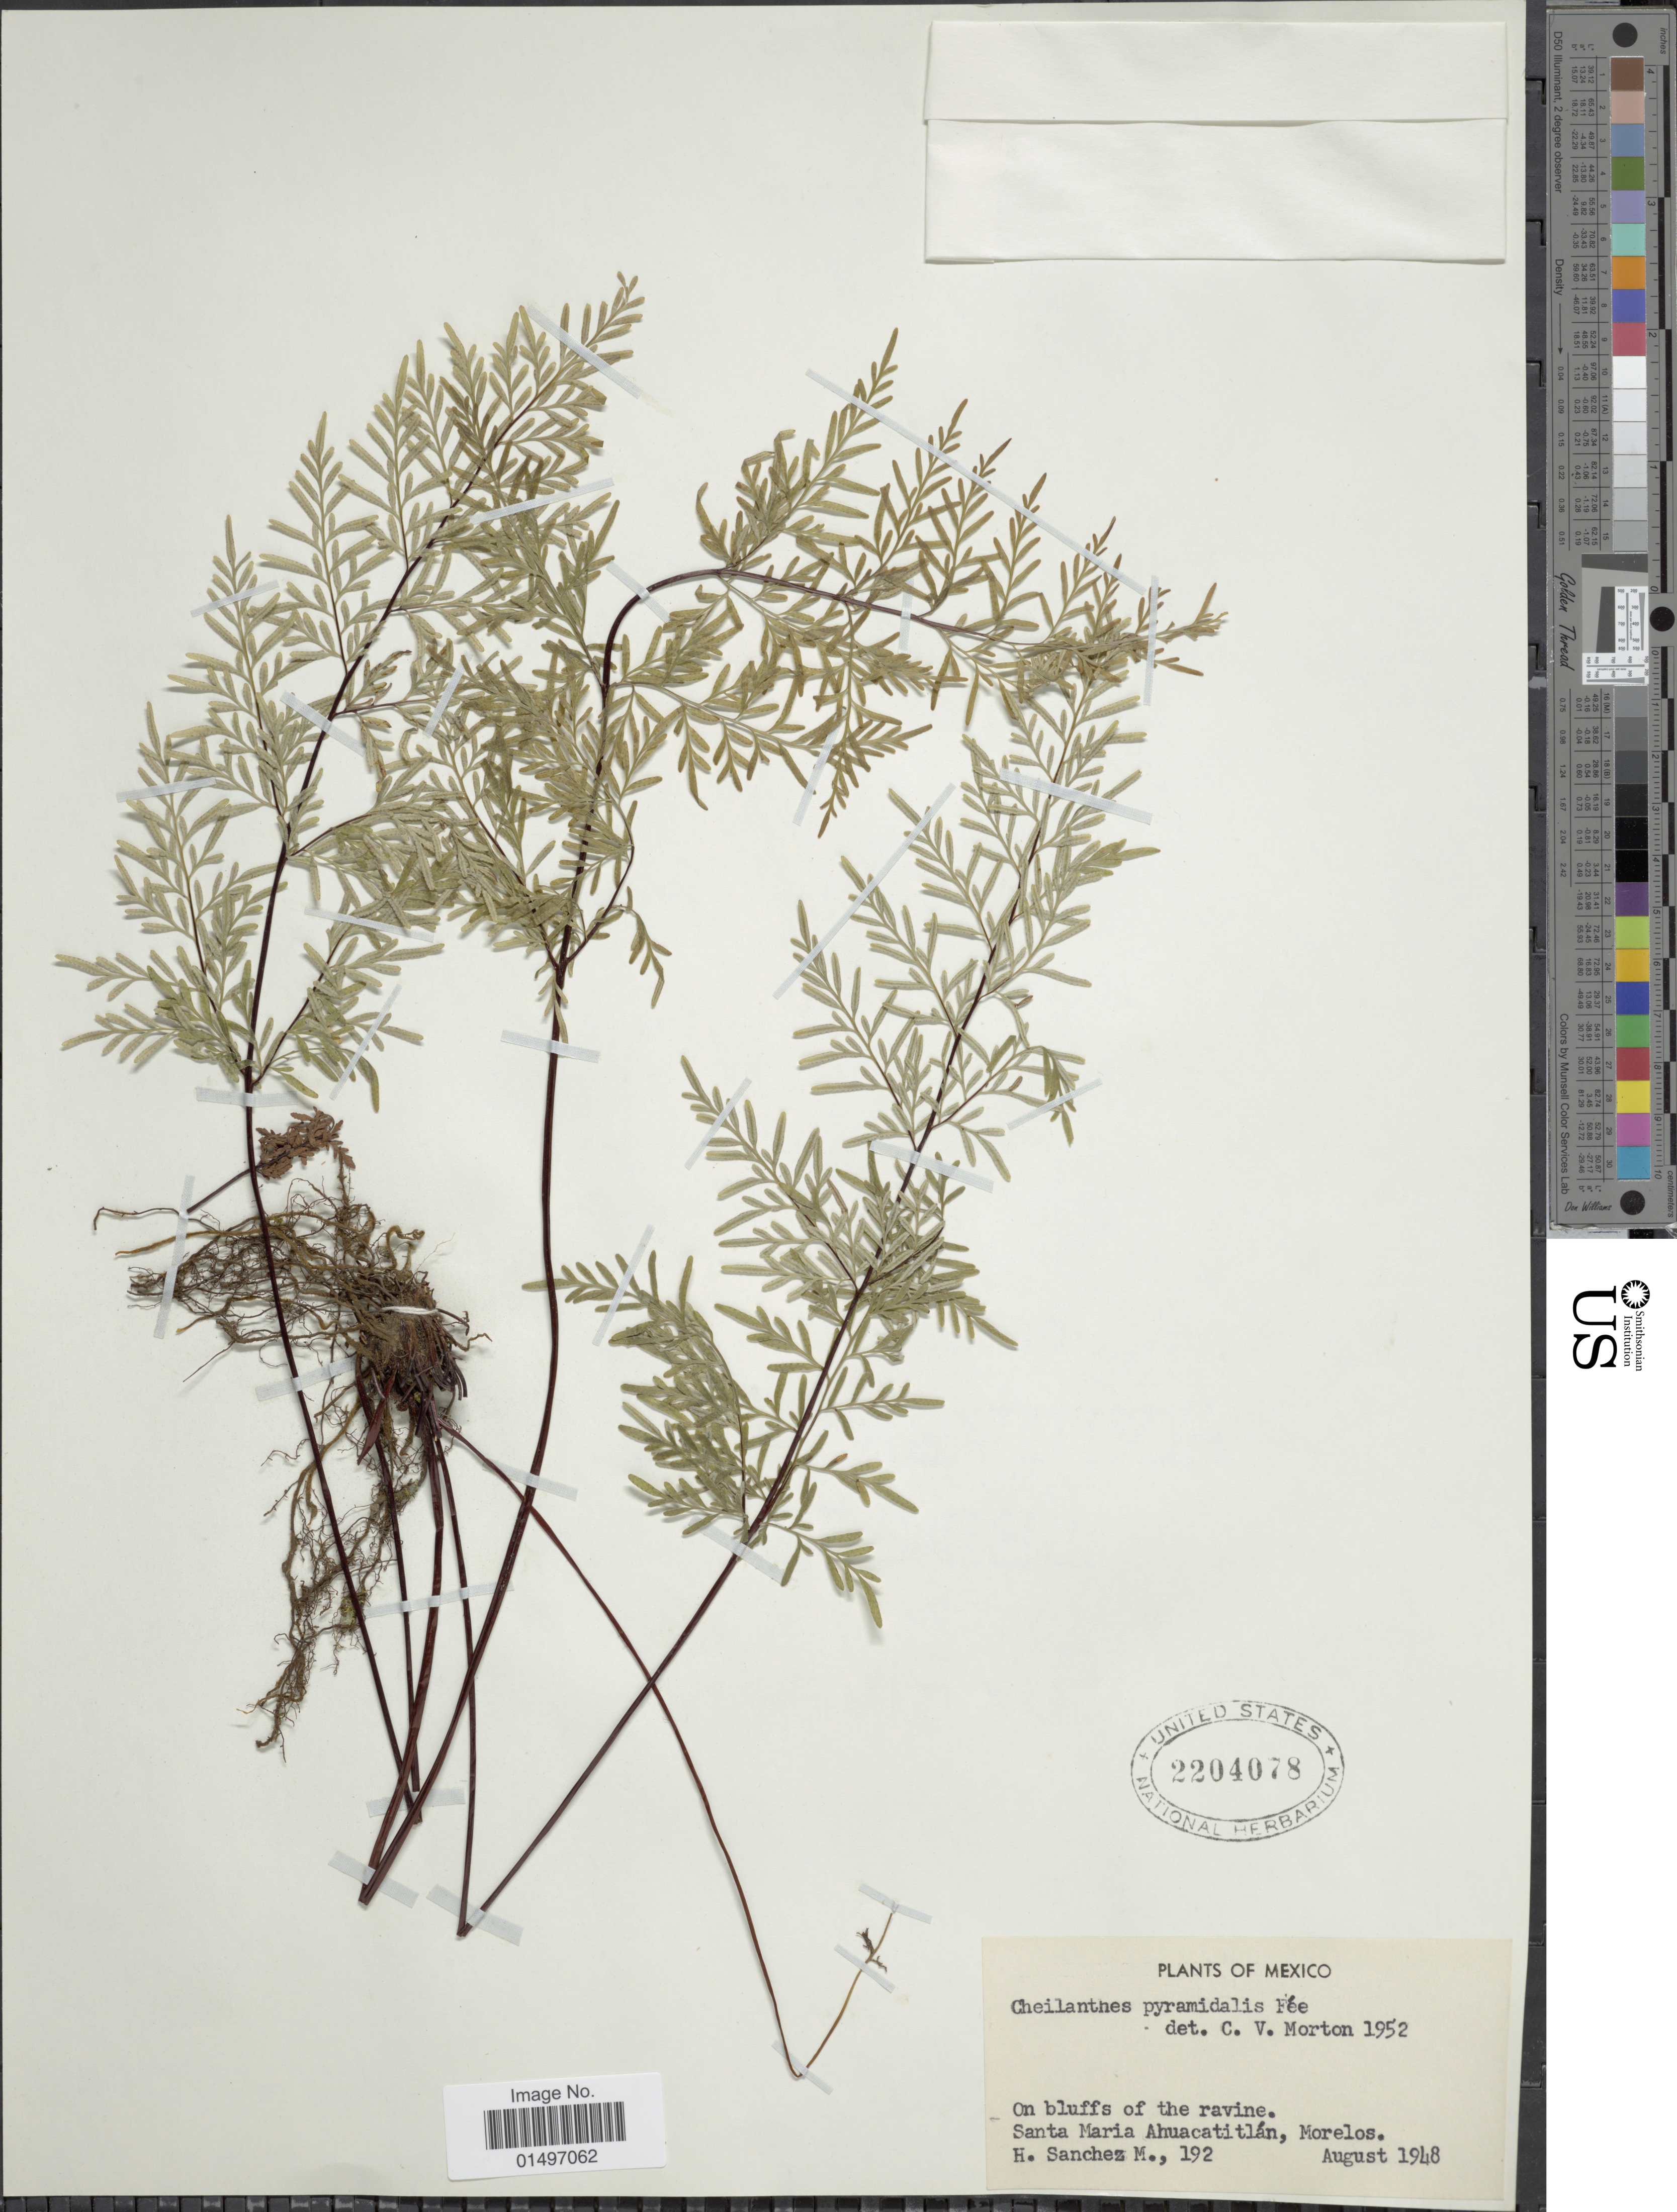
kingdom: Plantae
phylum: Tracheophyta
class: Polypodiopsida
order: Polypodiales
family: Pteridaceae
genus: Gaga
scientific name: Gaga hirsuta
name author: (Link) Fay W. Li & Windham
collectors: H. Sánchez-Mejorada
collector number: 192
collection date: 1948-08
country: Mexico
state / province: Morelos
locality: Mexico, Santa Maria Ahuacatitlan.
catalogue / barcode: US 2204078